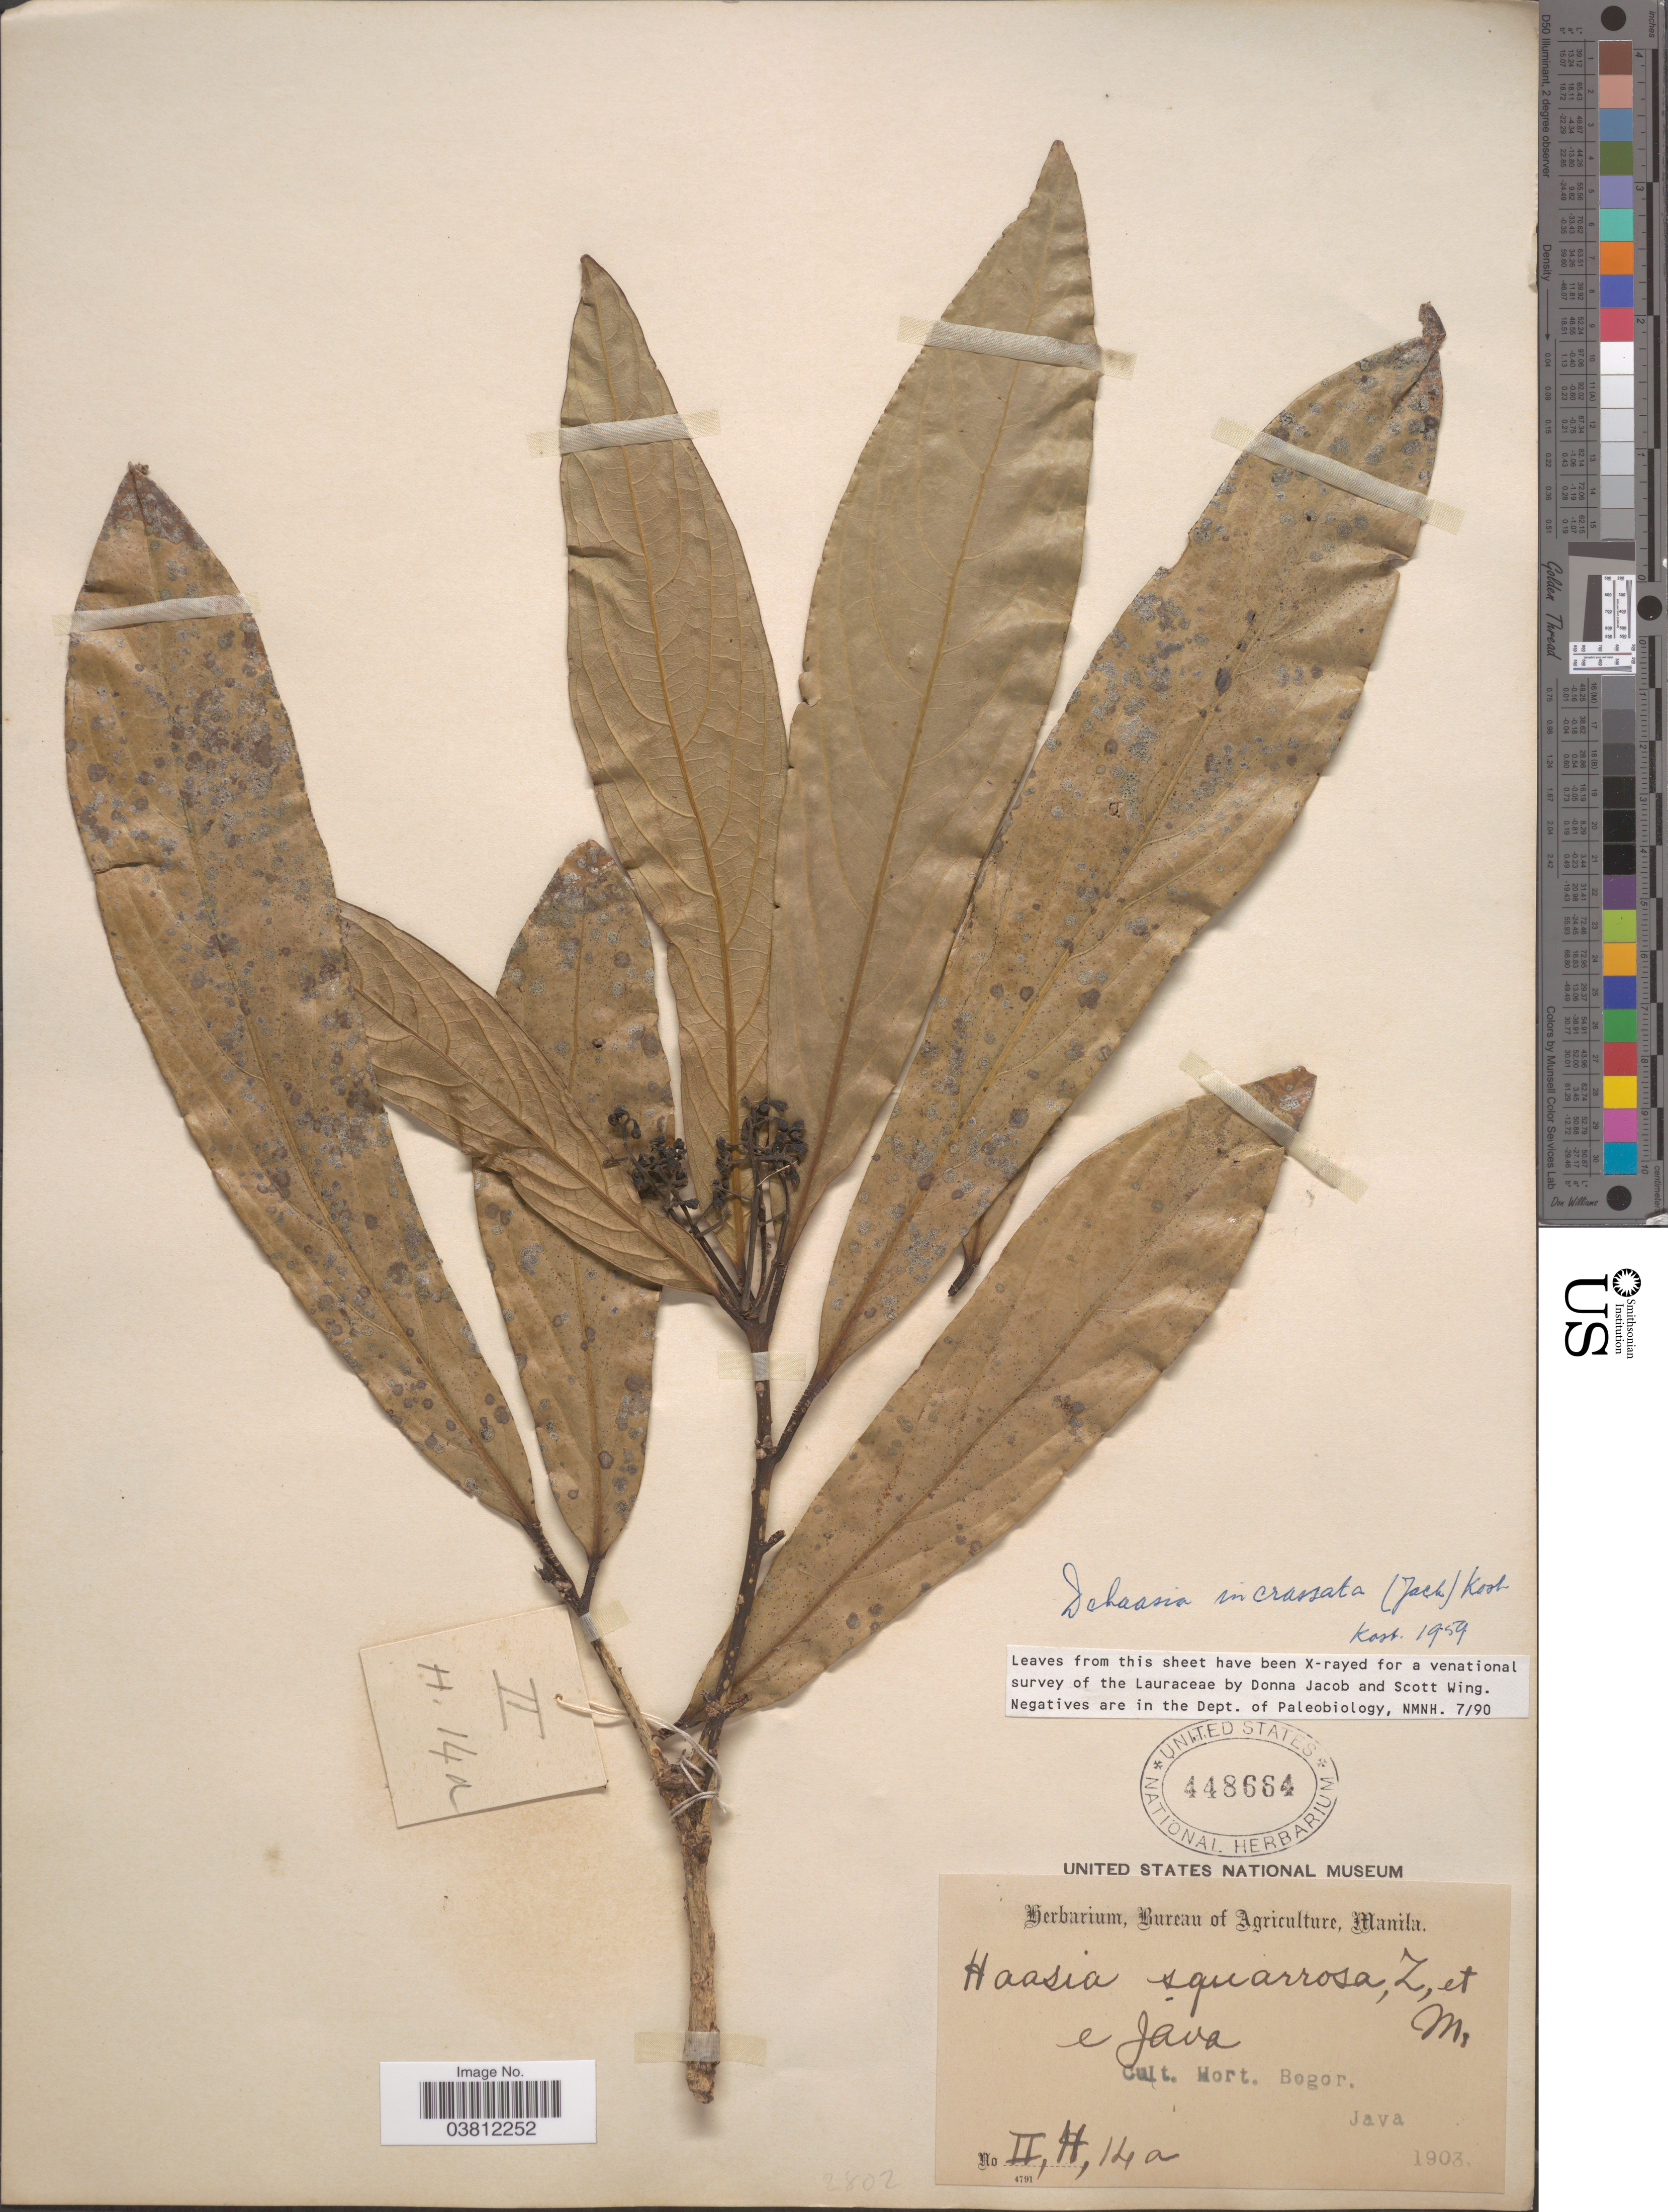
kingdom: Plantae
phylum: Tracheophyta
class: Magnoliopsida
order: Laurales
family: Lauraceae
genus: Dehaasia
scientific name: Dehaasia incrassata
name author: (Jack) Kosterm.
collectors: Ex herb. Bureau of Agriculture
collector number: II, H,14a*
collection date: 1903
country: Indonesia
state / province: Java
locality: Cult. Hort. Bogor.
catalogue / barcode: US 448664